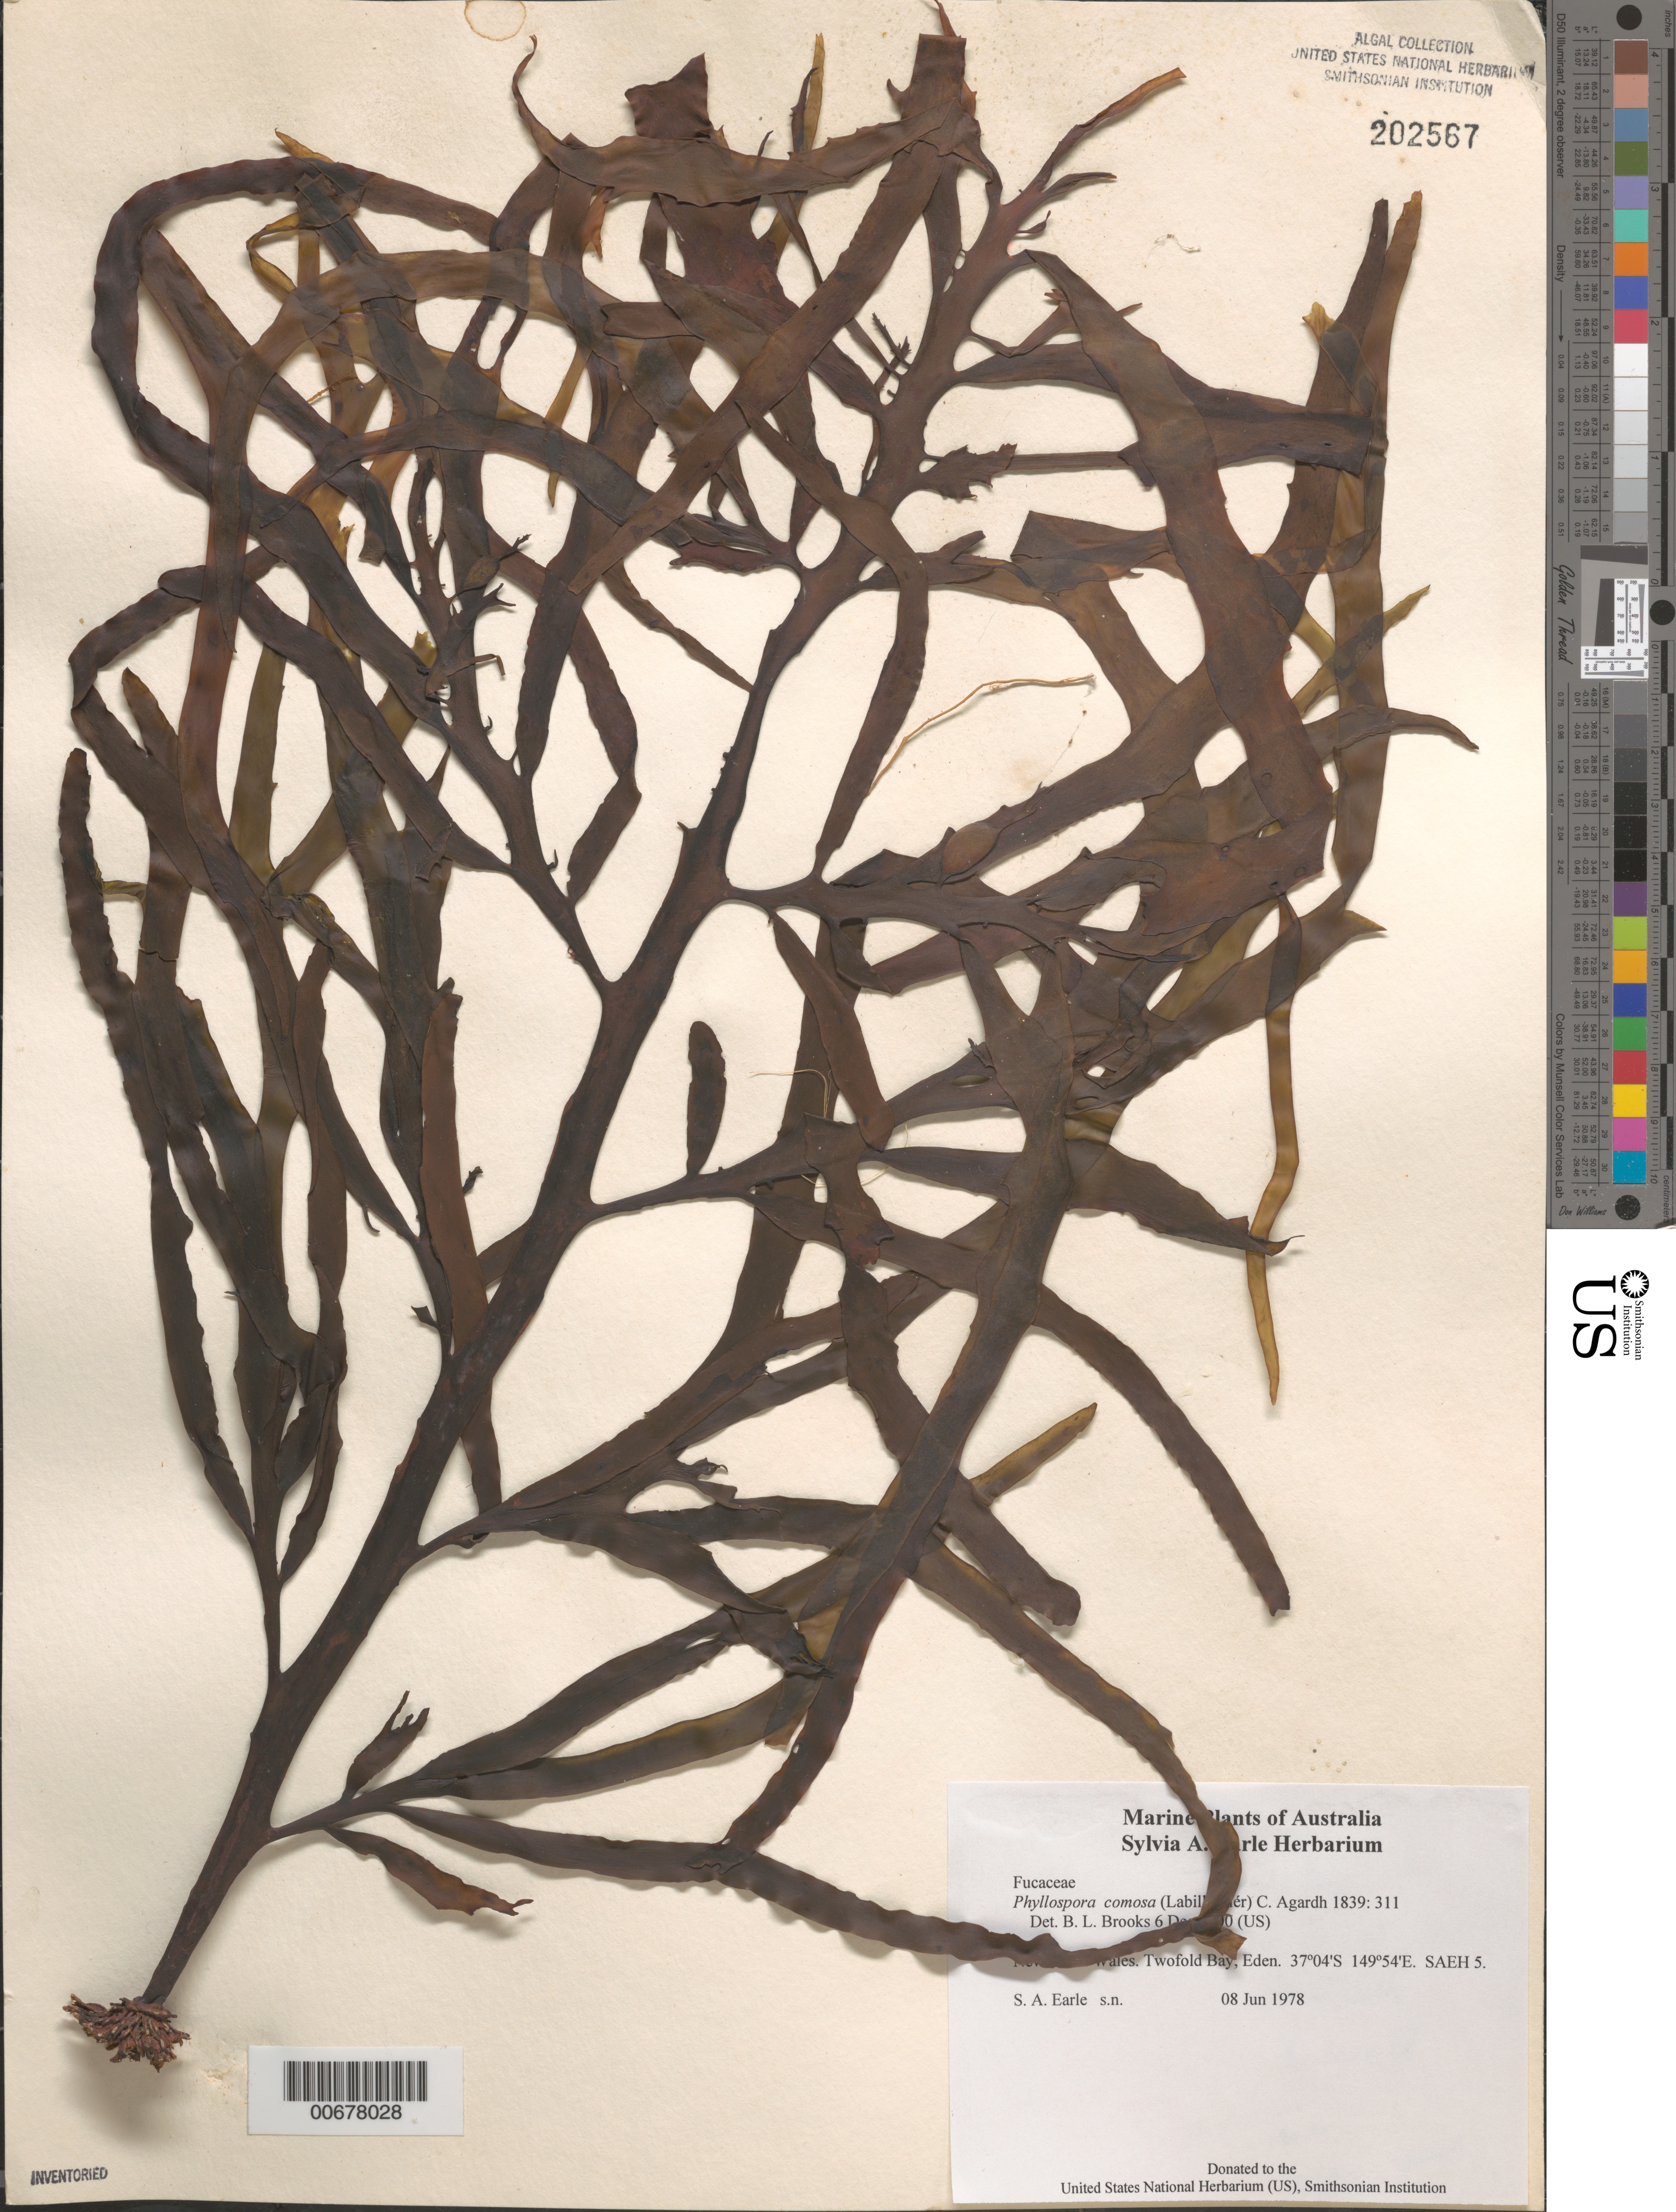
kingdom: Chromista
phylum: Ochrophyta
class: Phaeophyceae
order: Fucales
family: Seirococcaceae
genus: Phyllospora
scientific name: Phyllospora comosa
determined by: Brooks, B. L., (BOT), Smithsonian Institution - National Museum of Natural History (UNITED STATES)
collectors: S. A. Earle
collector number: SAEH 5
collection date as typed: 08 Jun 1978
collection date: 1978-06-08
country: Australia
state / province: New South Wales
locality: Eden, Two Fold Bay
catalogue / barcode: US 202567